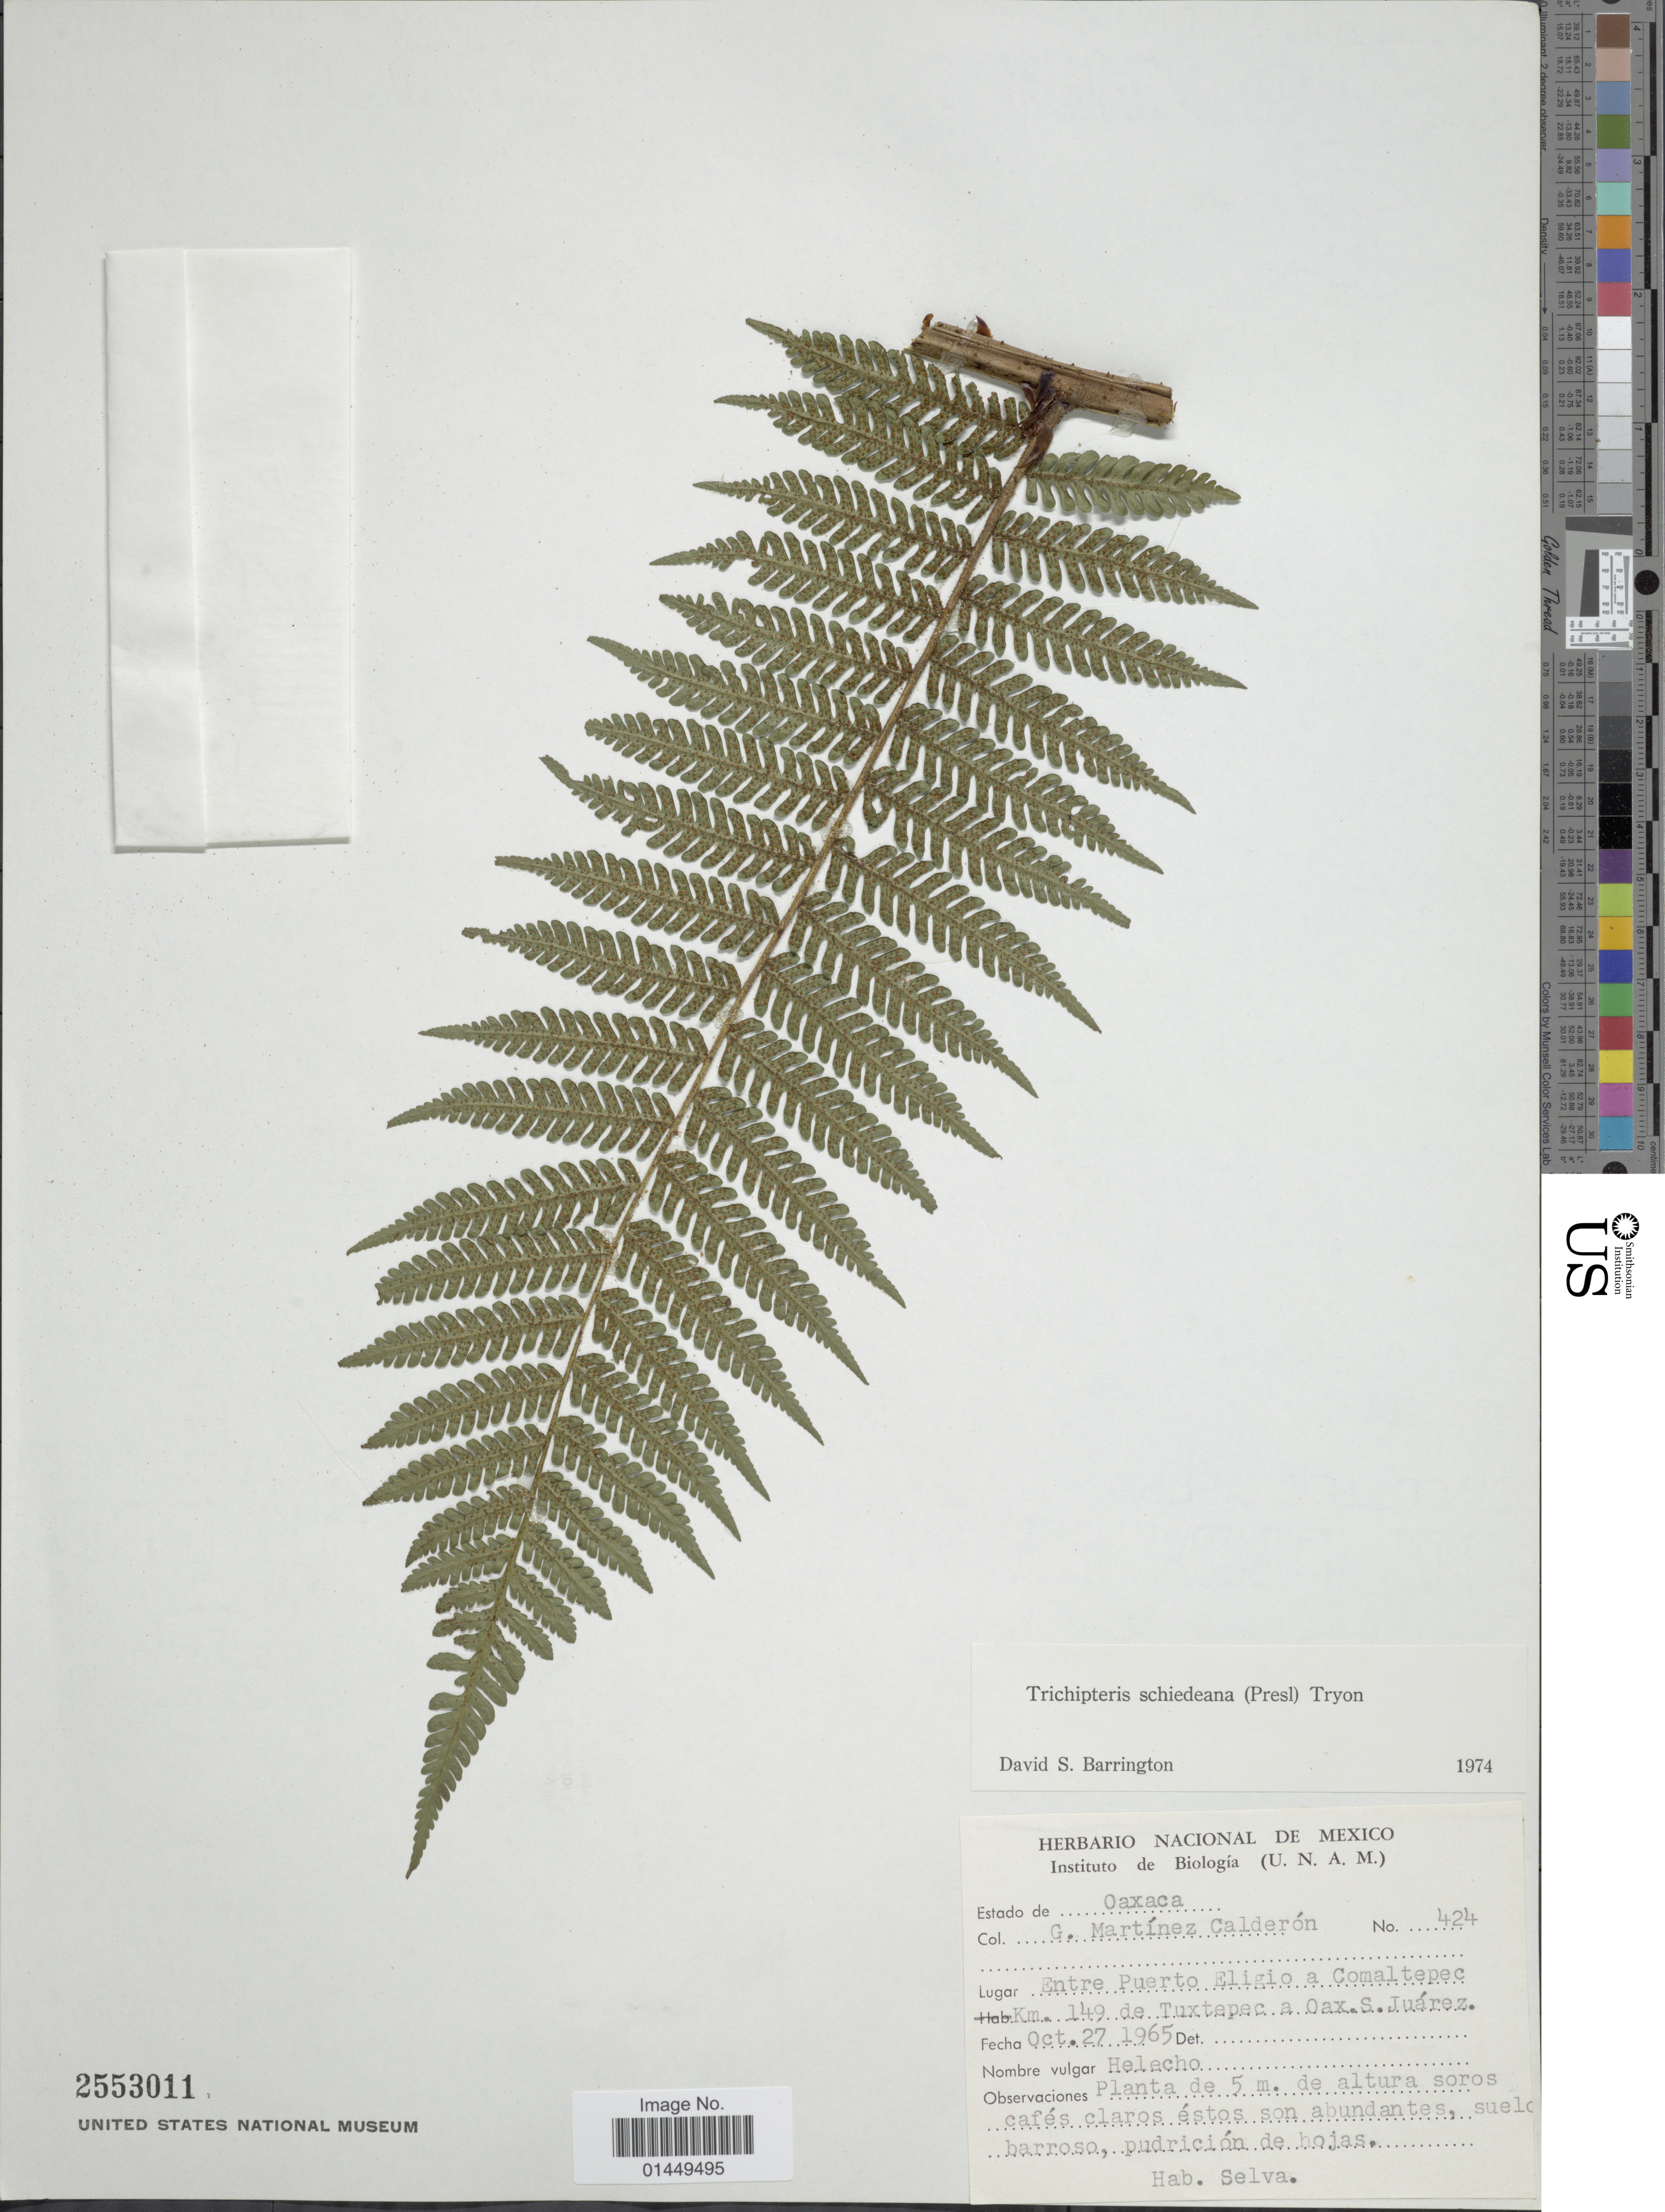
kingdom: Plantae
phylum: Tracheophyta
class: Polypodiopsida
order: Cyatheales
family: Cyatheaceae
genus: Cyathea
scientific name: Cyathea schiedeana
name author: (C. Presl) Domin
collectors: G. Martínez Calderón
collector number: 424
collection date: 1965-10-27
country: Mexico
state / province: Oaxaca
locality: Estado de Oaxaca, Entre Puerto Eligio a Comaltepec Km 149 de Tuxtepex a Oax. S. Juarez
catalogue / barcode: US 2553011